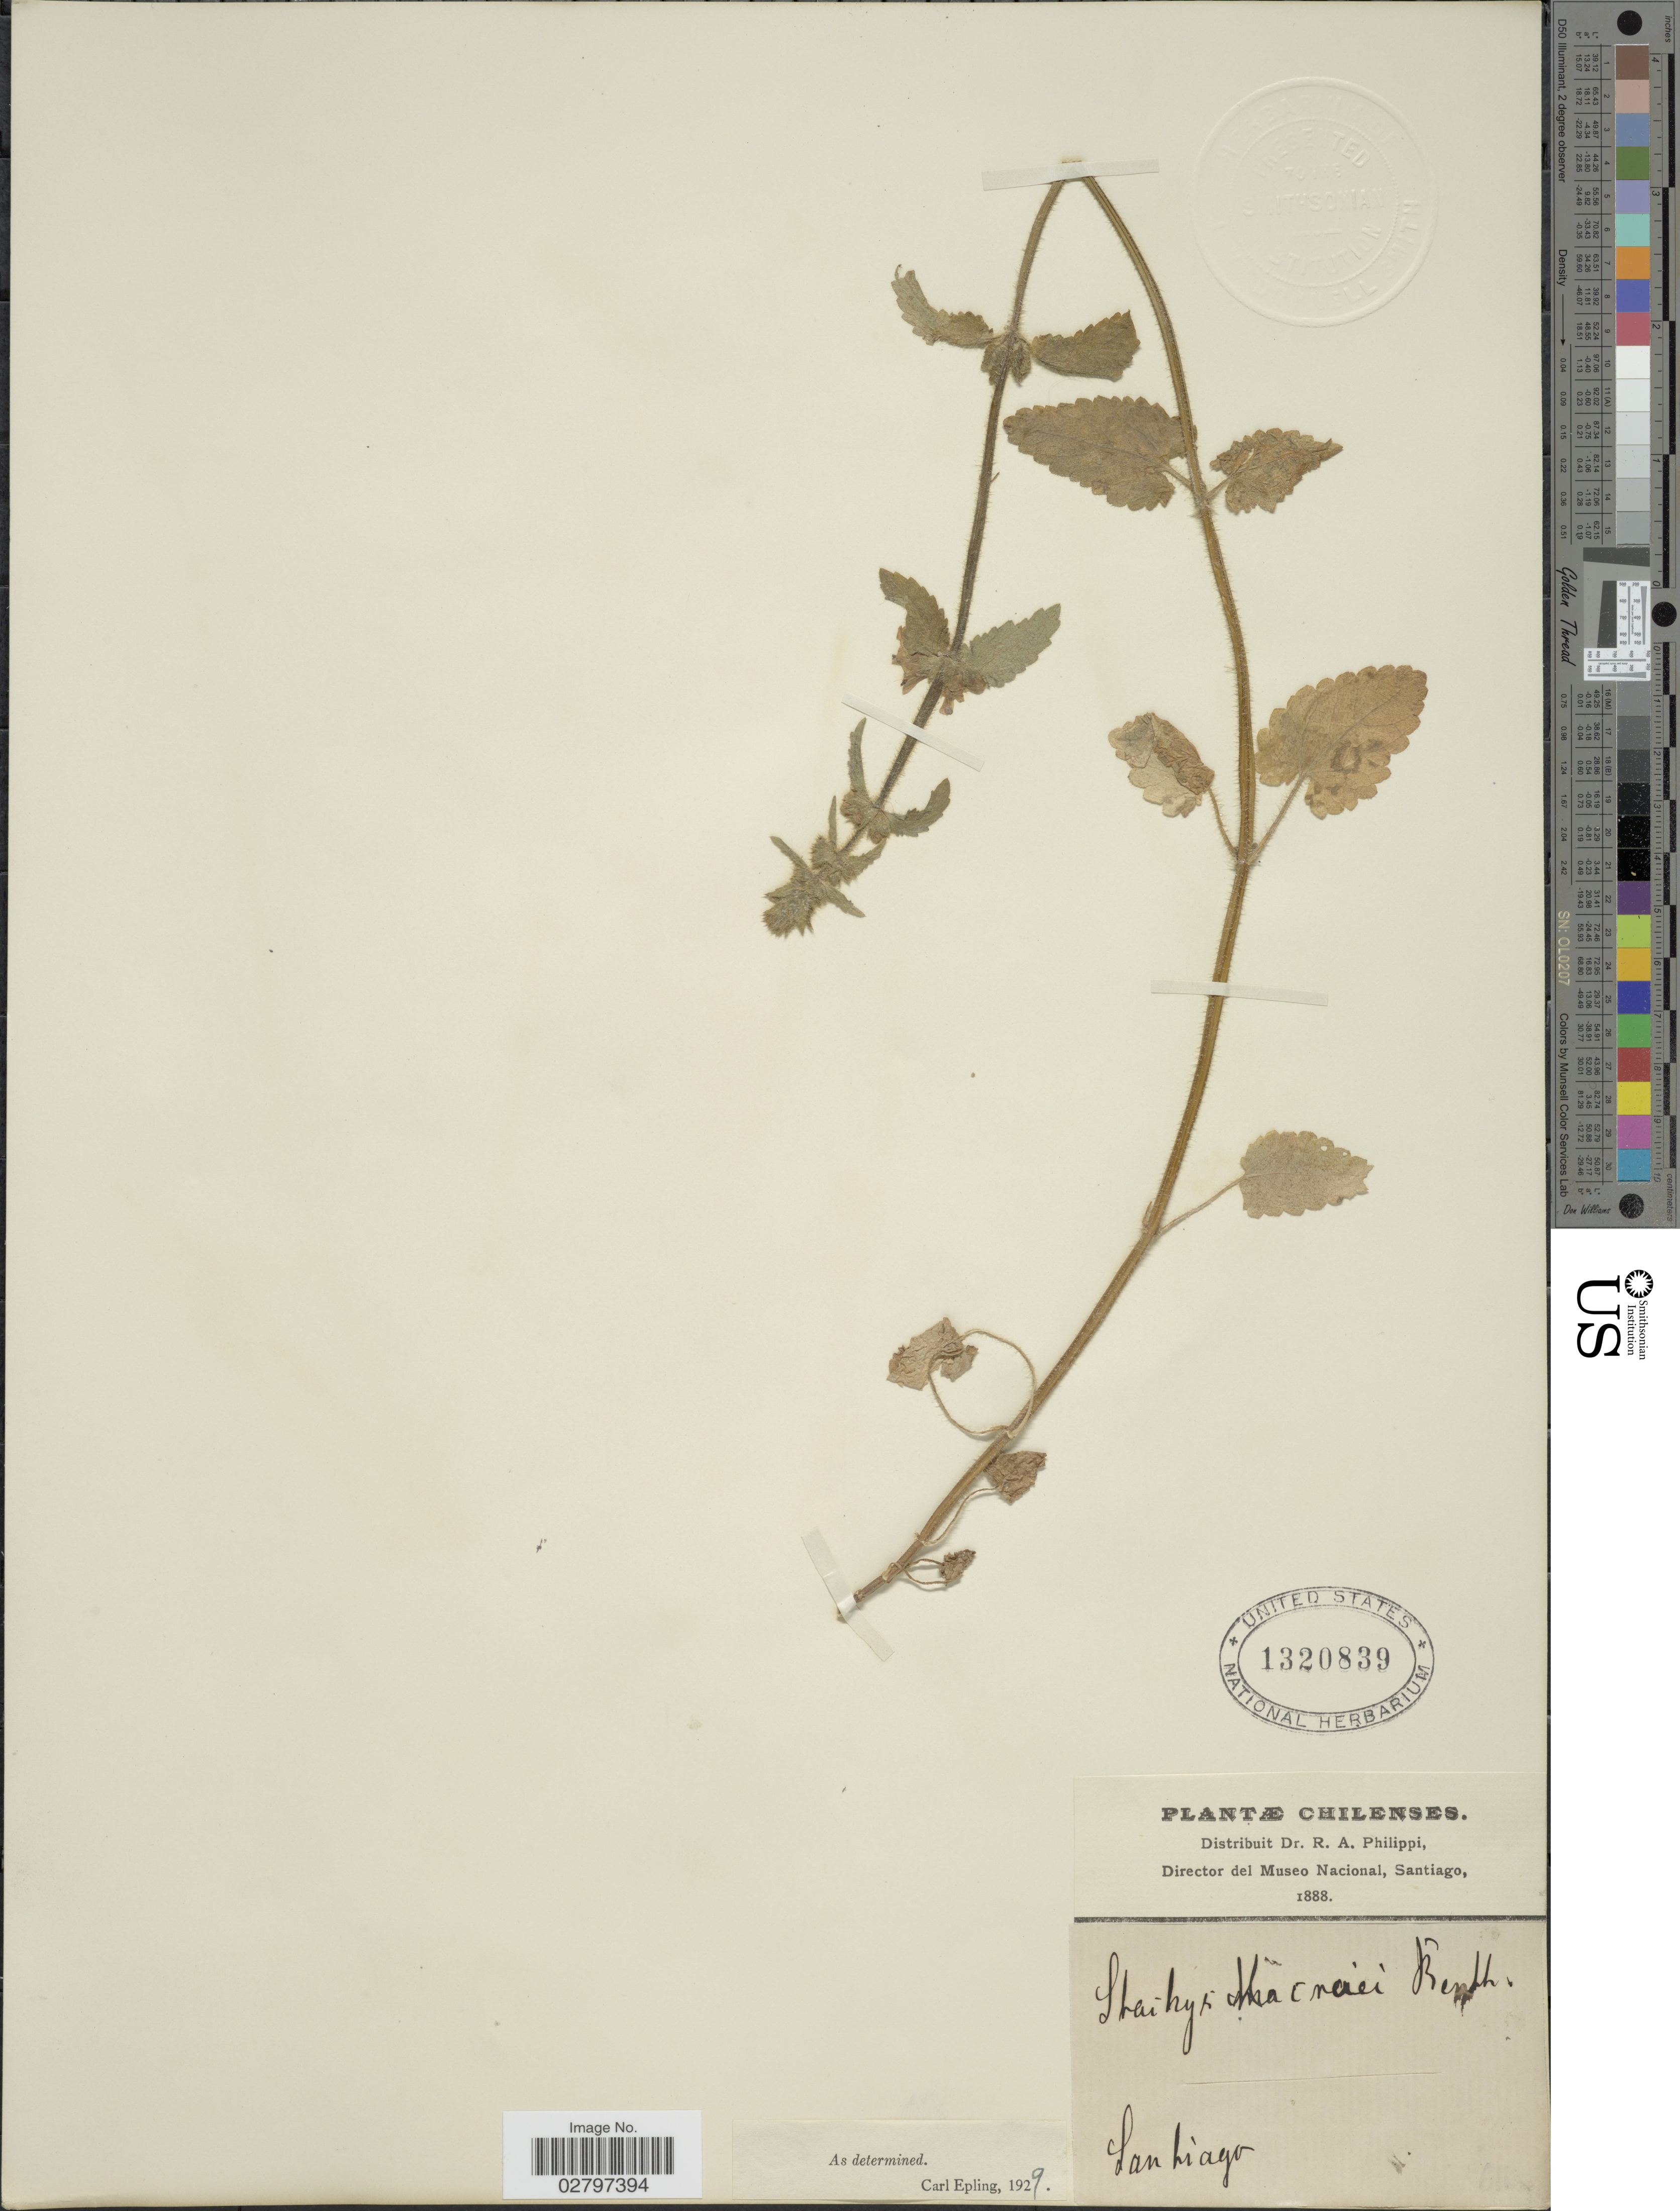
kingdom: Plantae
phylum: Tracheophyta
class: Magnoliopsida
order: Lamiales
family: Lamiaceae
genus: Stachys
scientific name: Stachys macraei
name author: Benth.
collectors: R. A. Philippi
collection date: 1888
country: Chile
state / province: Región Metropolitana (RM)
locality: Santiago.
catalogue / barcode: US 1320839